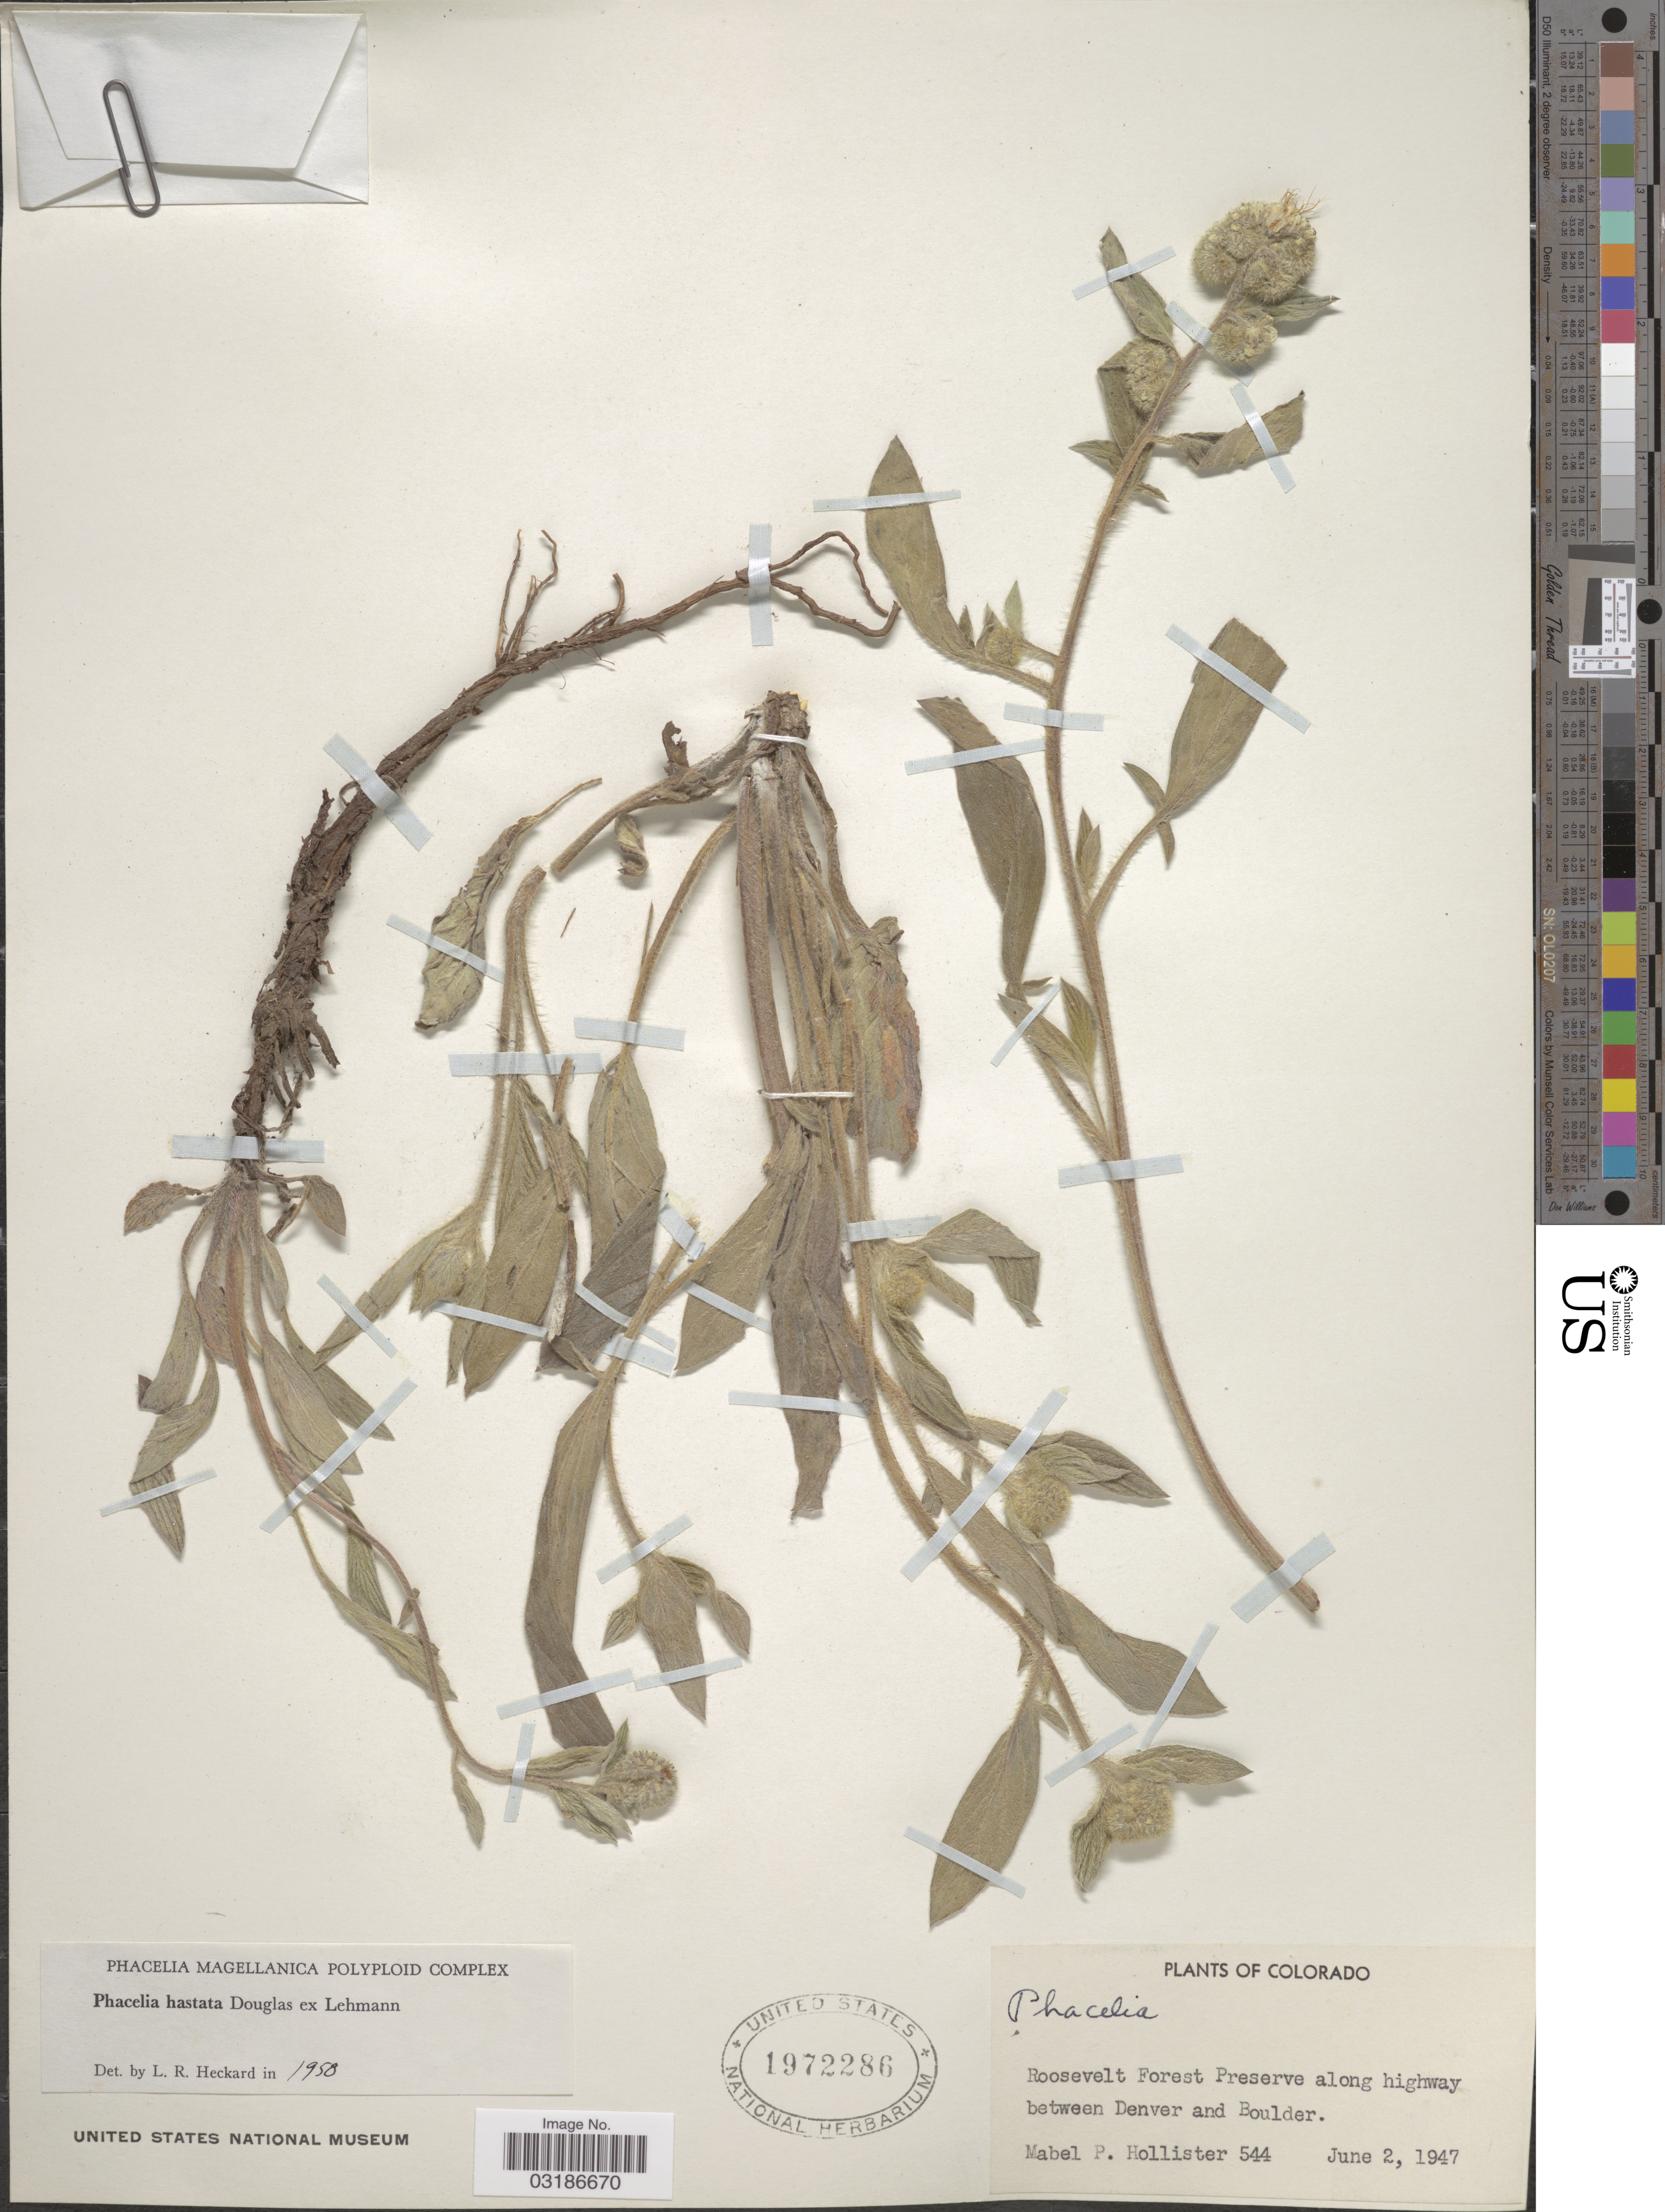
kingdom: Plantae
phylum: Tracheophyta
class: Magnoliopsida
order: Boraginales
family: Hydrophyllaceae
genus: Phacelia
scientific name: Phacelia hastata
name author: Douglas ex Lehm.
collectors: M. Hollister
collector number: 544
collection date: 1947-06-02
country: United States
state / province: Colorado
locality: Roosevelt Forest Preserve along highway between Denver and Boulder.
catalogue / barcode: US 1972286